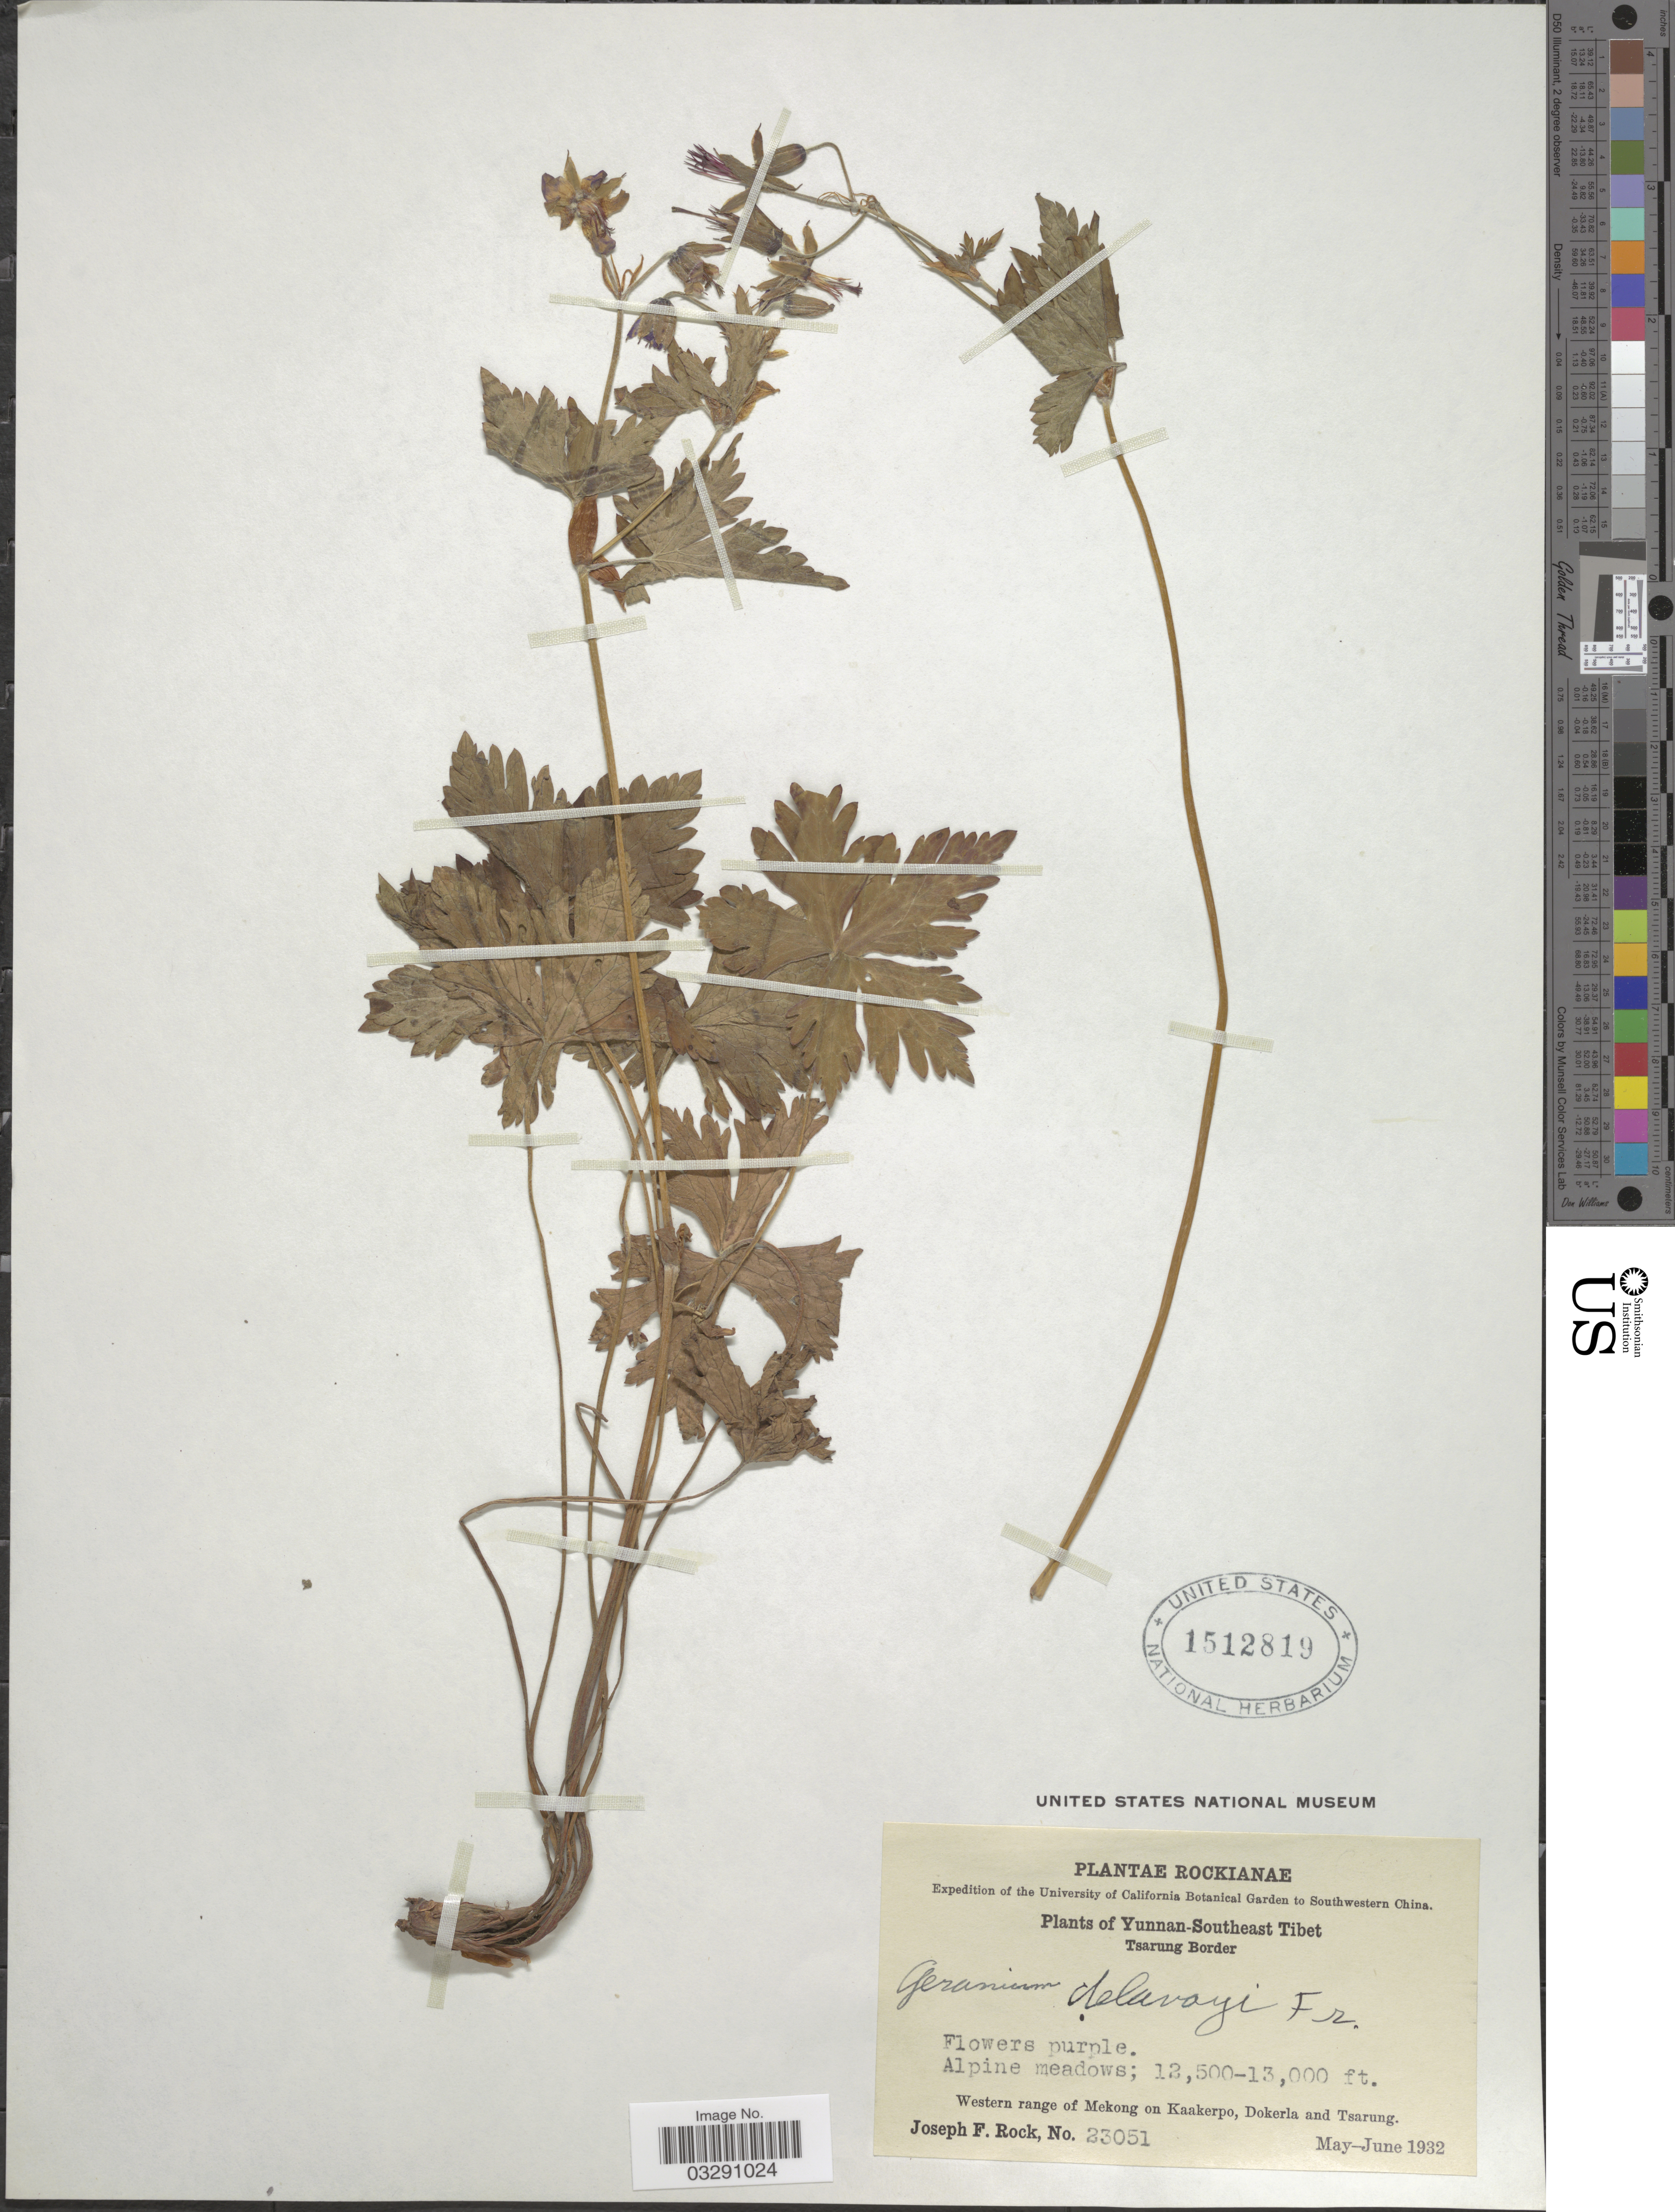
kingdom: Plantae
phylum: Tracheophyta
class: Magnoliopsida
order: Geraniales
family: Geraniaceae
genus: Geranium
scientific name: Geranium delavayi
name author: Franch.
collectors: J. F. Rock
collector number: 23051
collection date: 1932-05/1932-06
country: China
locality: Southwestern China. Yunnan-Southeast Tibet. Tsarung Border. Western range of Mekong on Kaakerpo, Dokerla and Tsarung.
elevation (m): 3962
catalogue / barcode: US 1512819